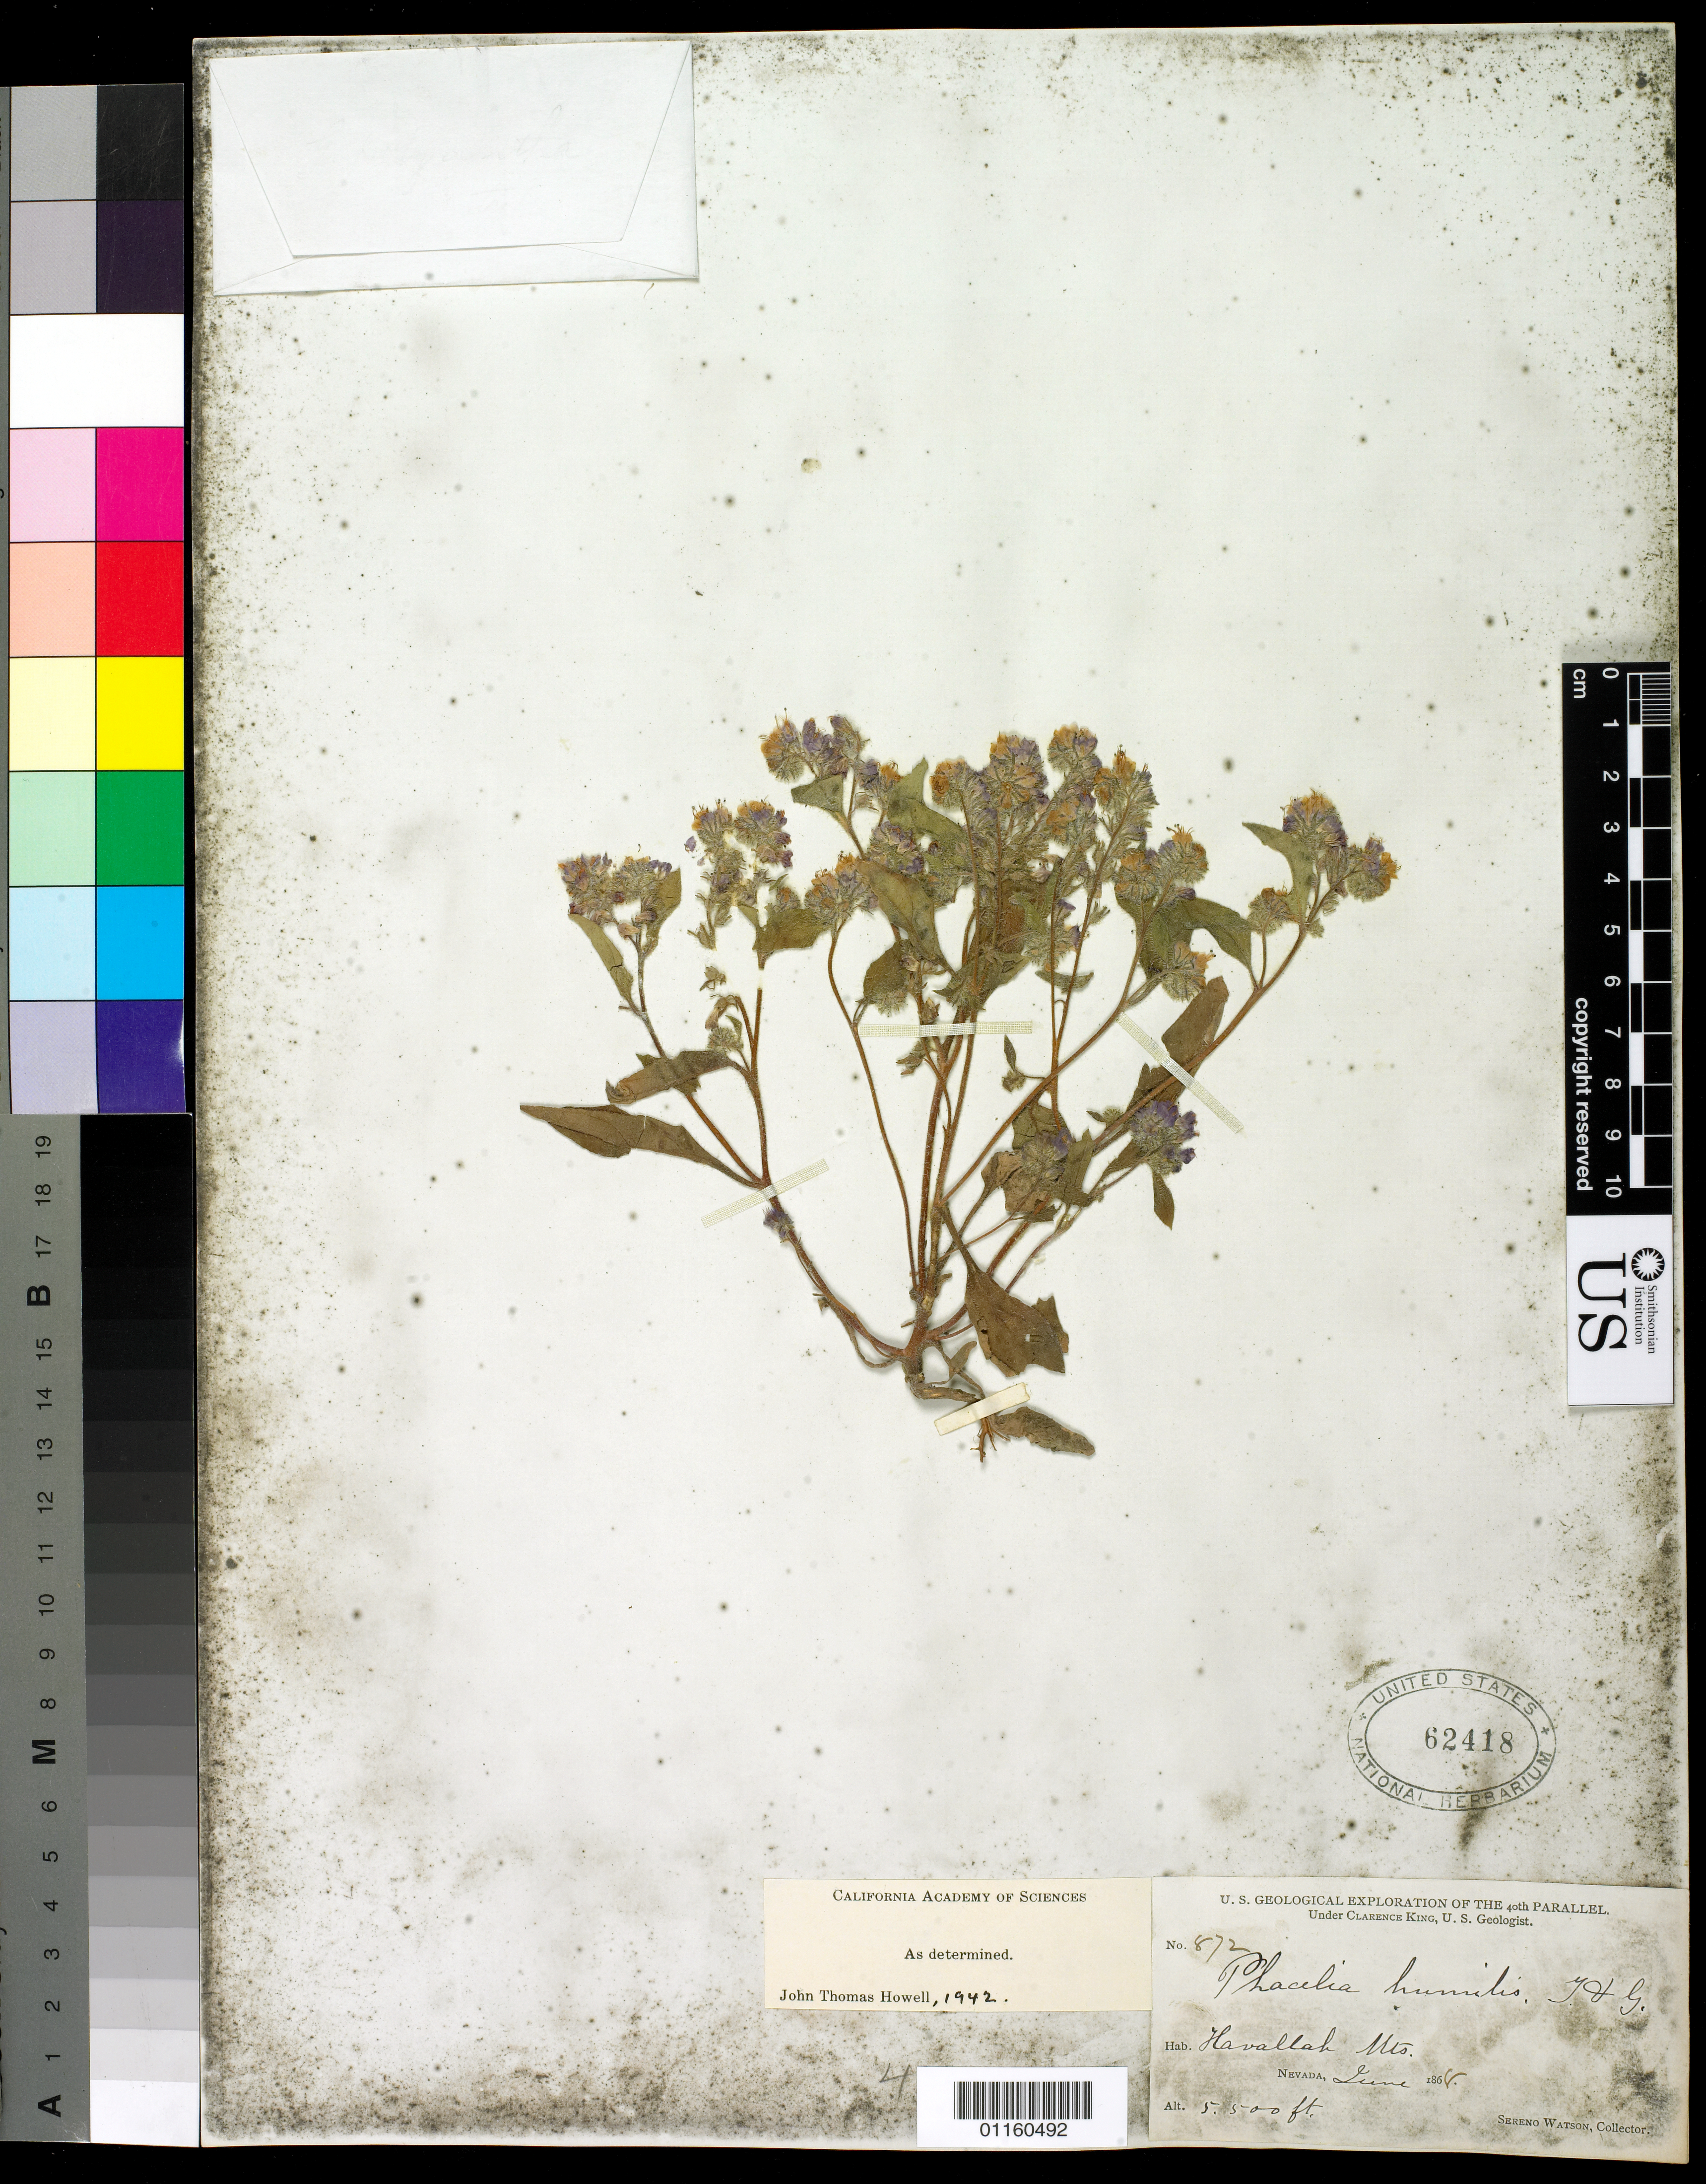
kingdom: Plantae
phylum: Tracheophyta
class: Magnoliopsida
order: Boraginales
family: Hydrophyllaceae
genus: Phacelia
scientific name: Phacelia humilis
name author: Torr. & A. Gray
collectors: S. Watson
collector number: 872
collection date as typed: Jun 1868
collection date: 1868-06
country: United States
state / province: Nevada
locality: Havallah Mts.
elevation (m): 1676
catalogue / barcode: US 62418